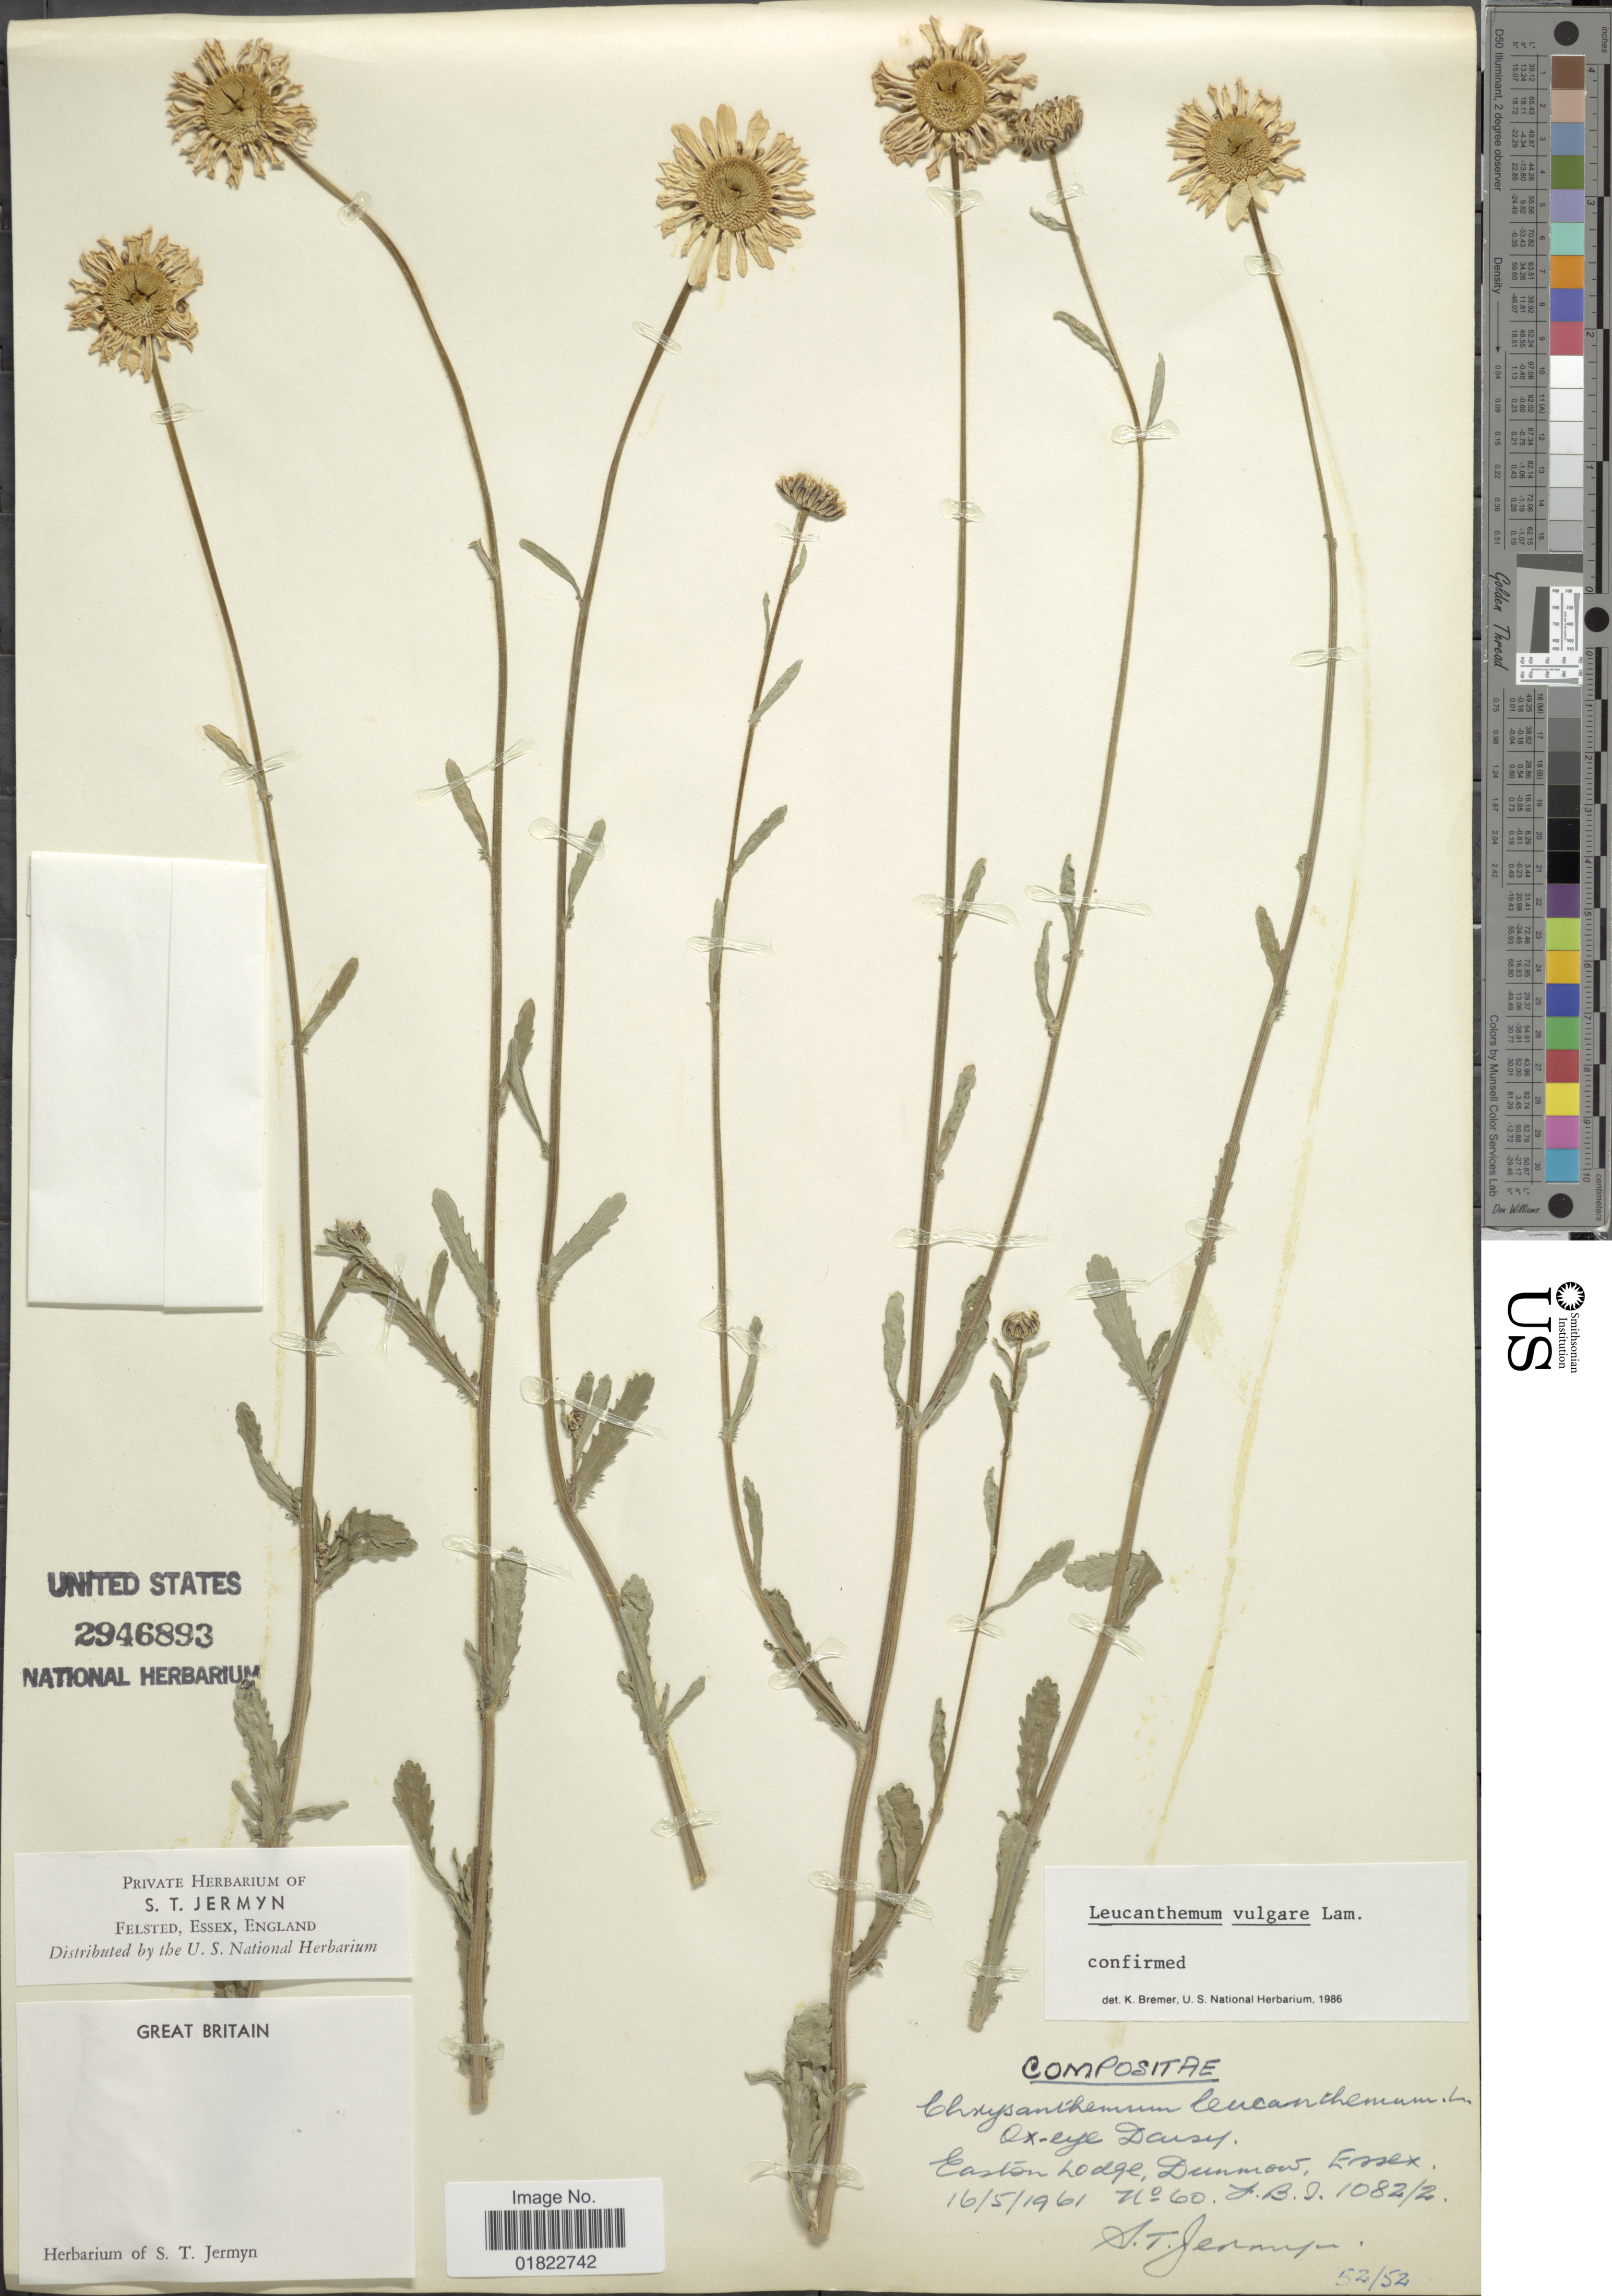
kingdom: Plantae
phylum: Tracheophyta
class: Magnoliopsida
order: Asterales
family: Asteraceae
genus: Leucanthemum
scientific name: Leucanthemum vulgare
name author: Lam.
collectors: S. Jermyn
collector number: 60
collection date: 1961-05-16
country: United Kingdom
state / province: England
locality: Great Britain, Easton Lodge, Dunmow, Essex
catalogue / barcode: US 2946893